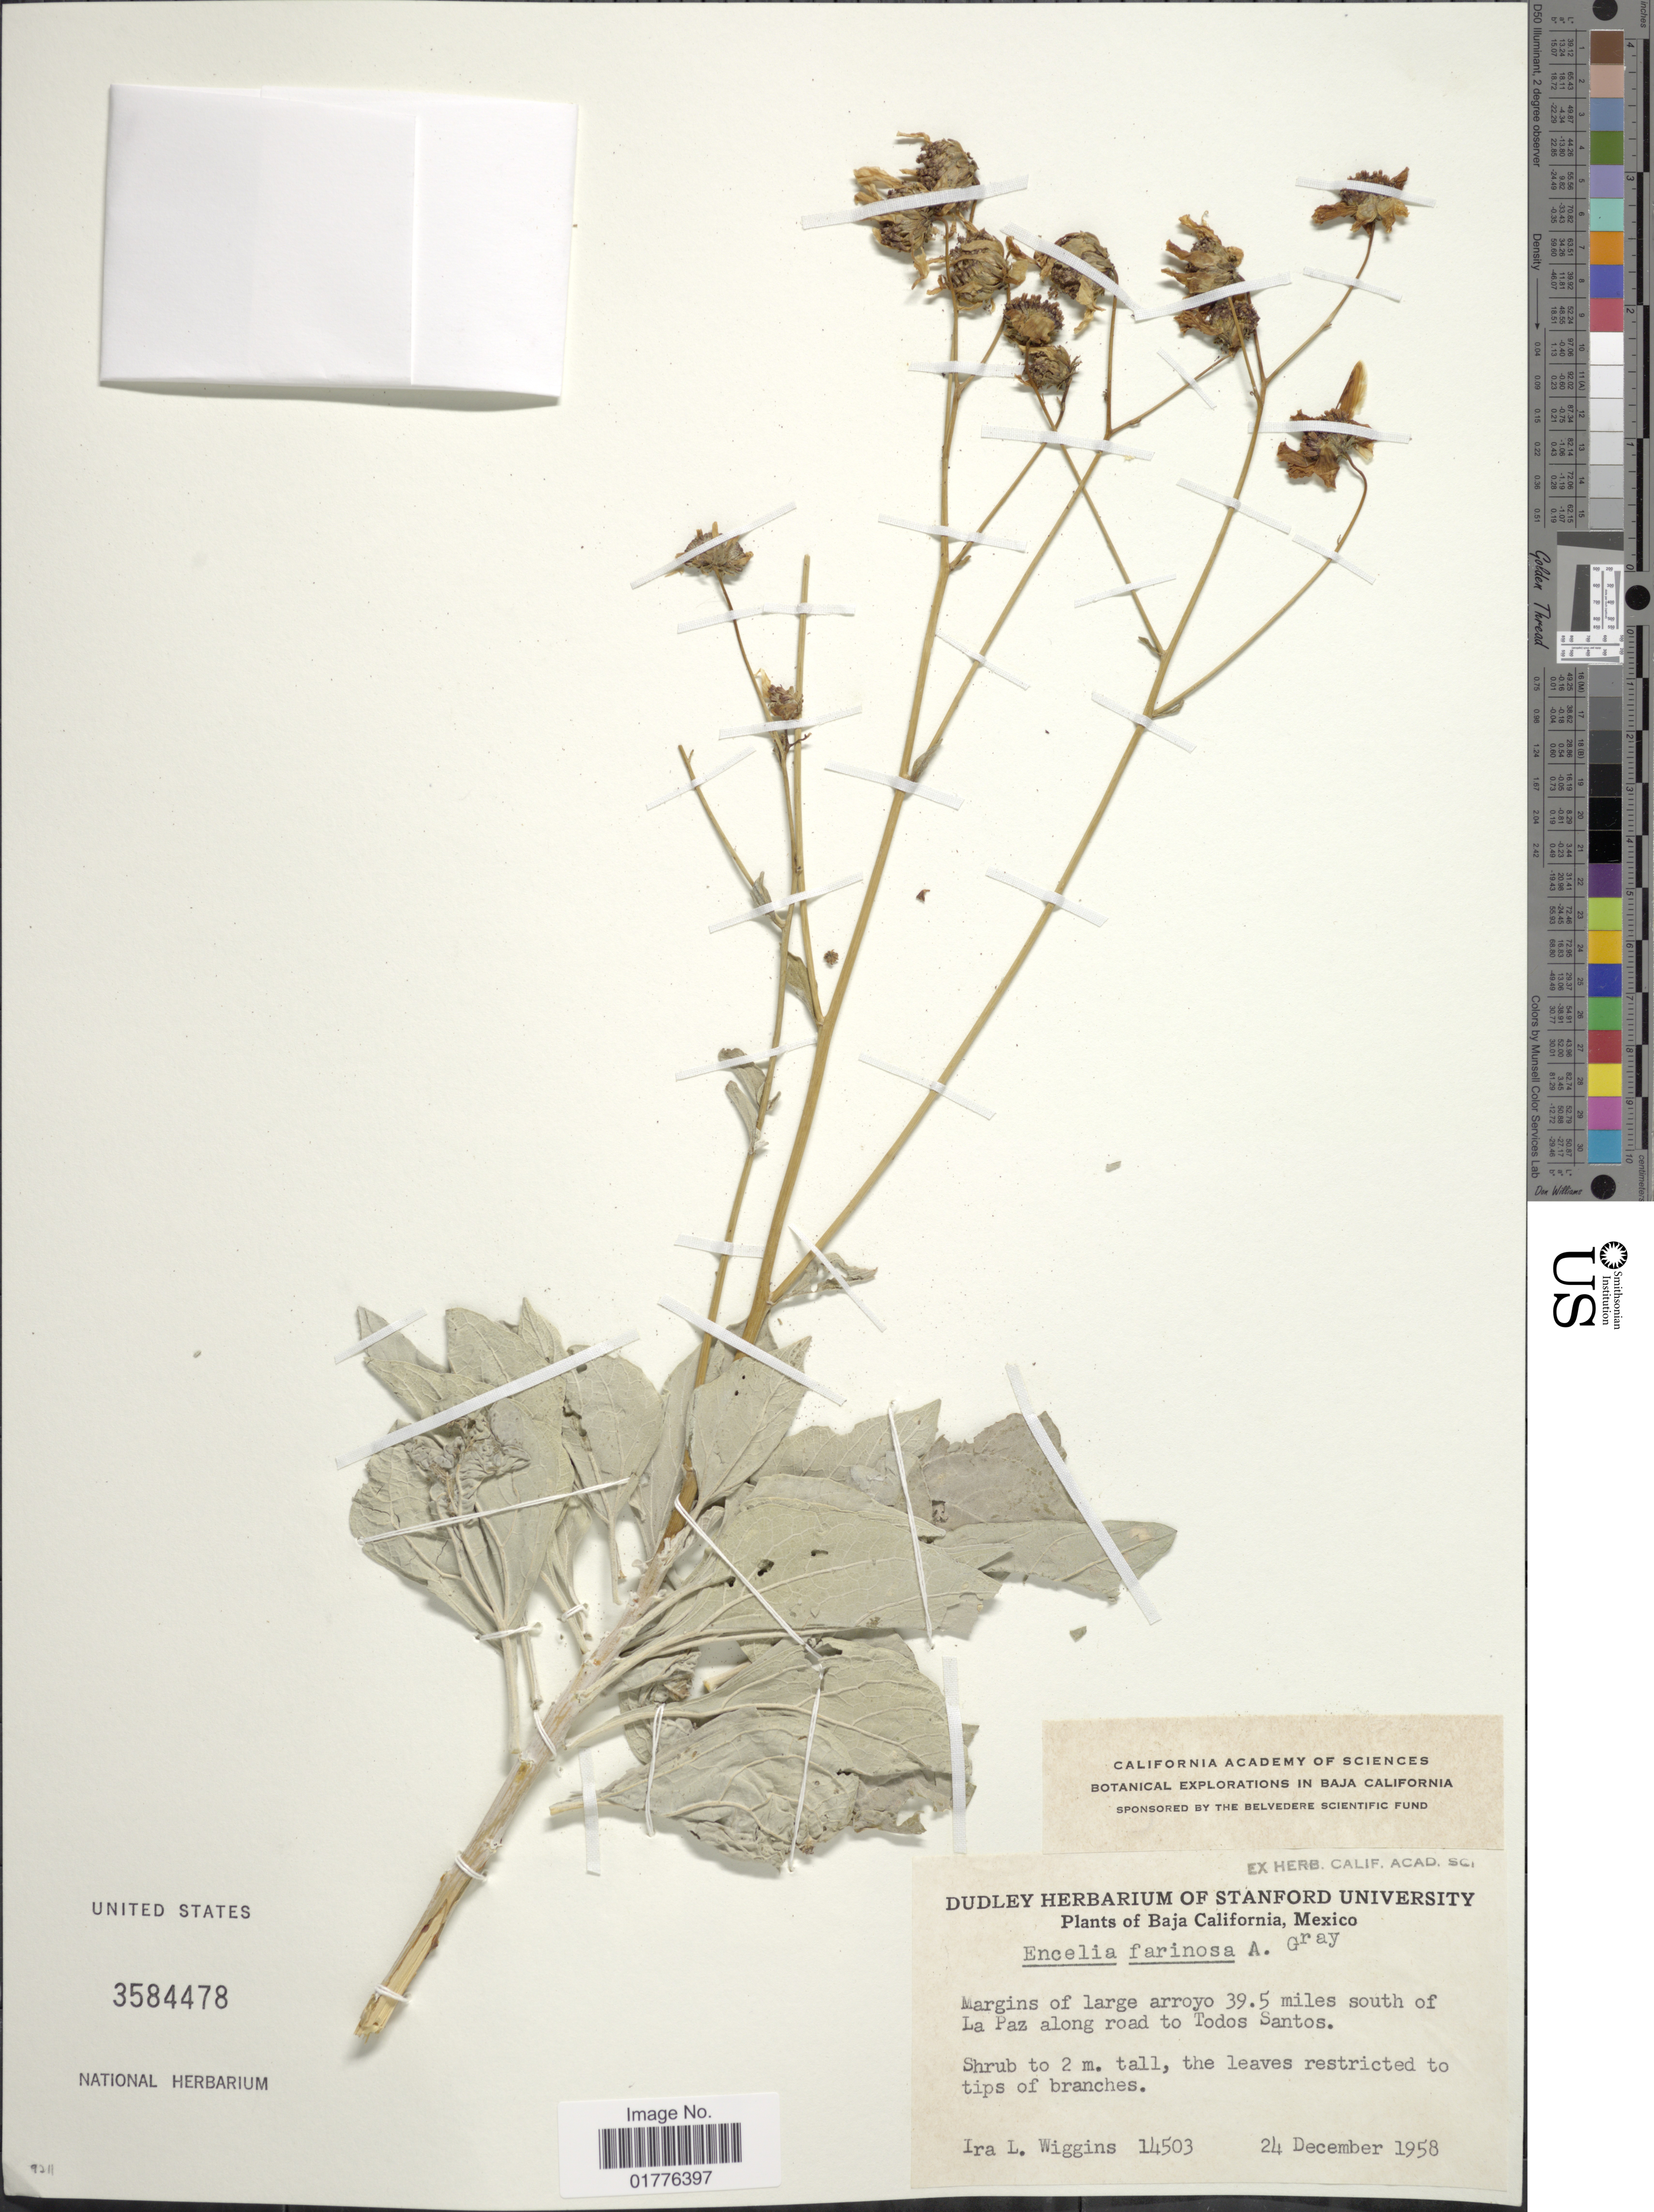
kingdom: Plantae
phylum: Tracheophyta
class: Magnoliopsida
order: Asterales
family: Asteraceae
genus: Encelia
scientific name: Encelia farinosa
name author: A. Gray ex Torr. in Emory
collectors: I. L. Wiggins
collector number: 14503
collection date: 1958-12-24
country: Mexico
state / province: Baja California Sur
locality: Margins of large arroyo 39.5 miles south of La Paz along road to Todos Santos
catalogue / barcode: US 3584478